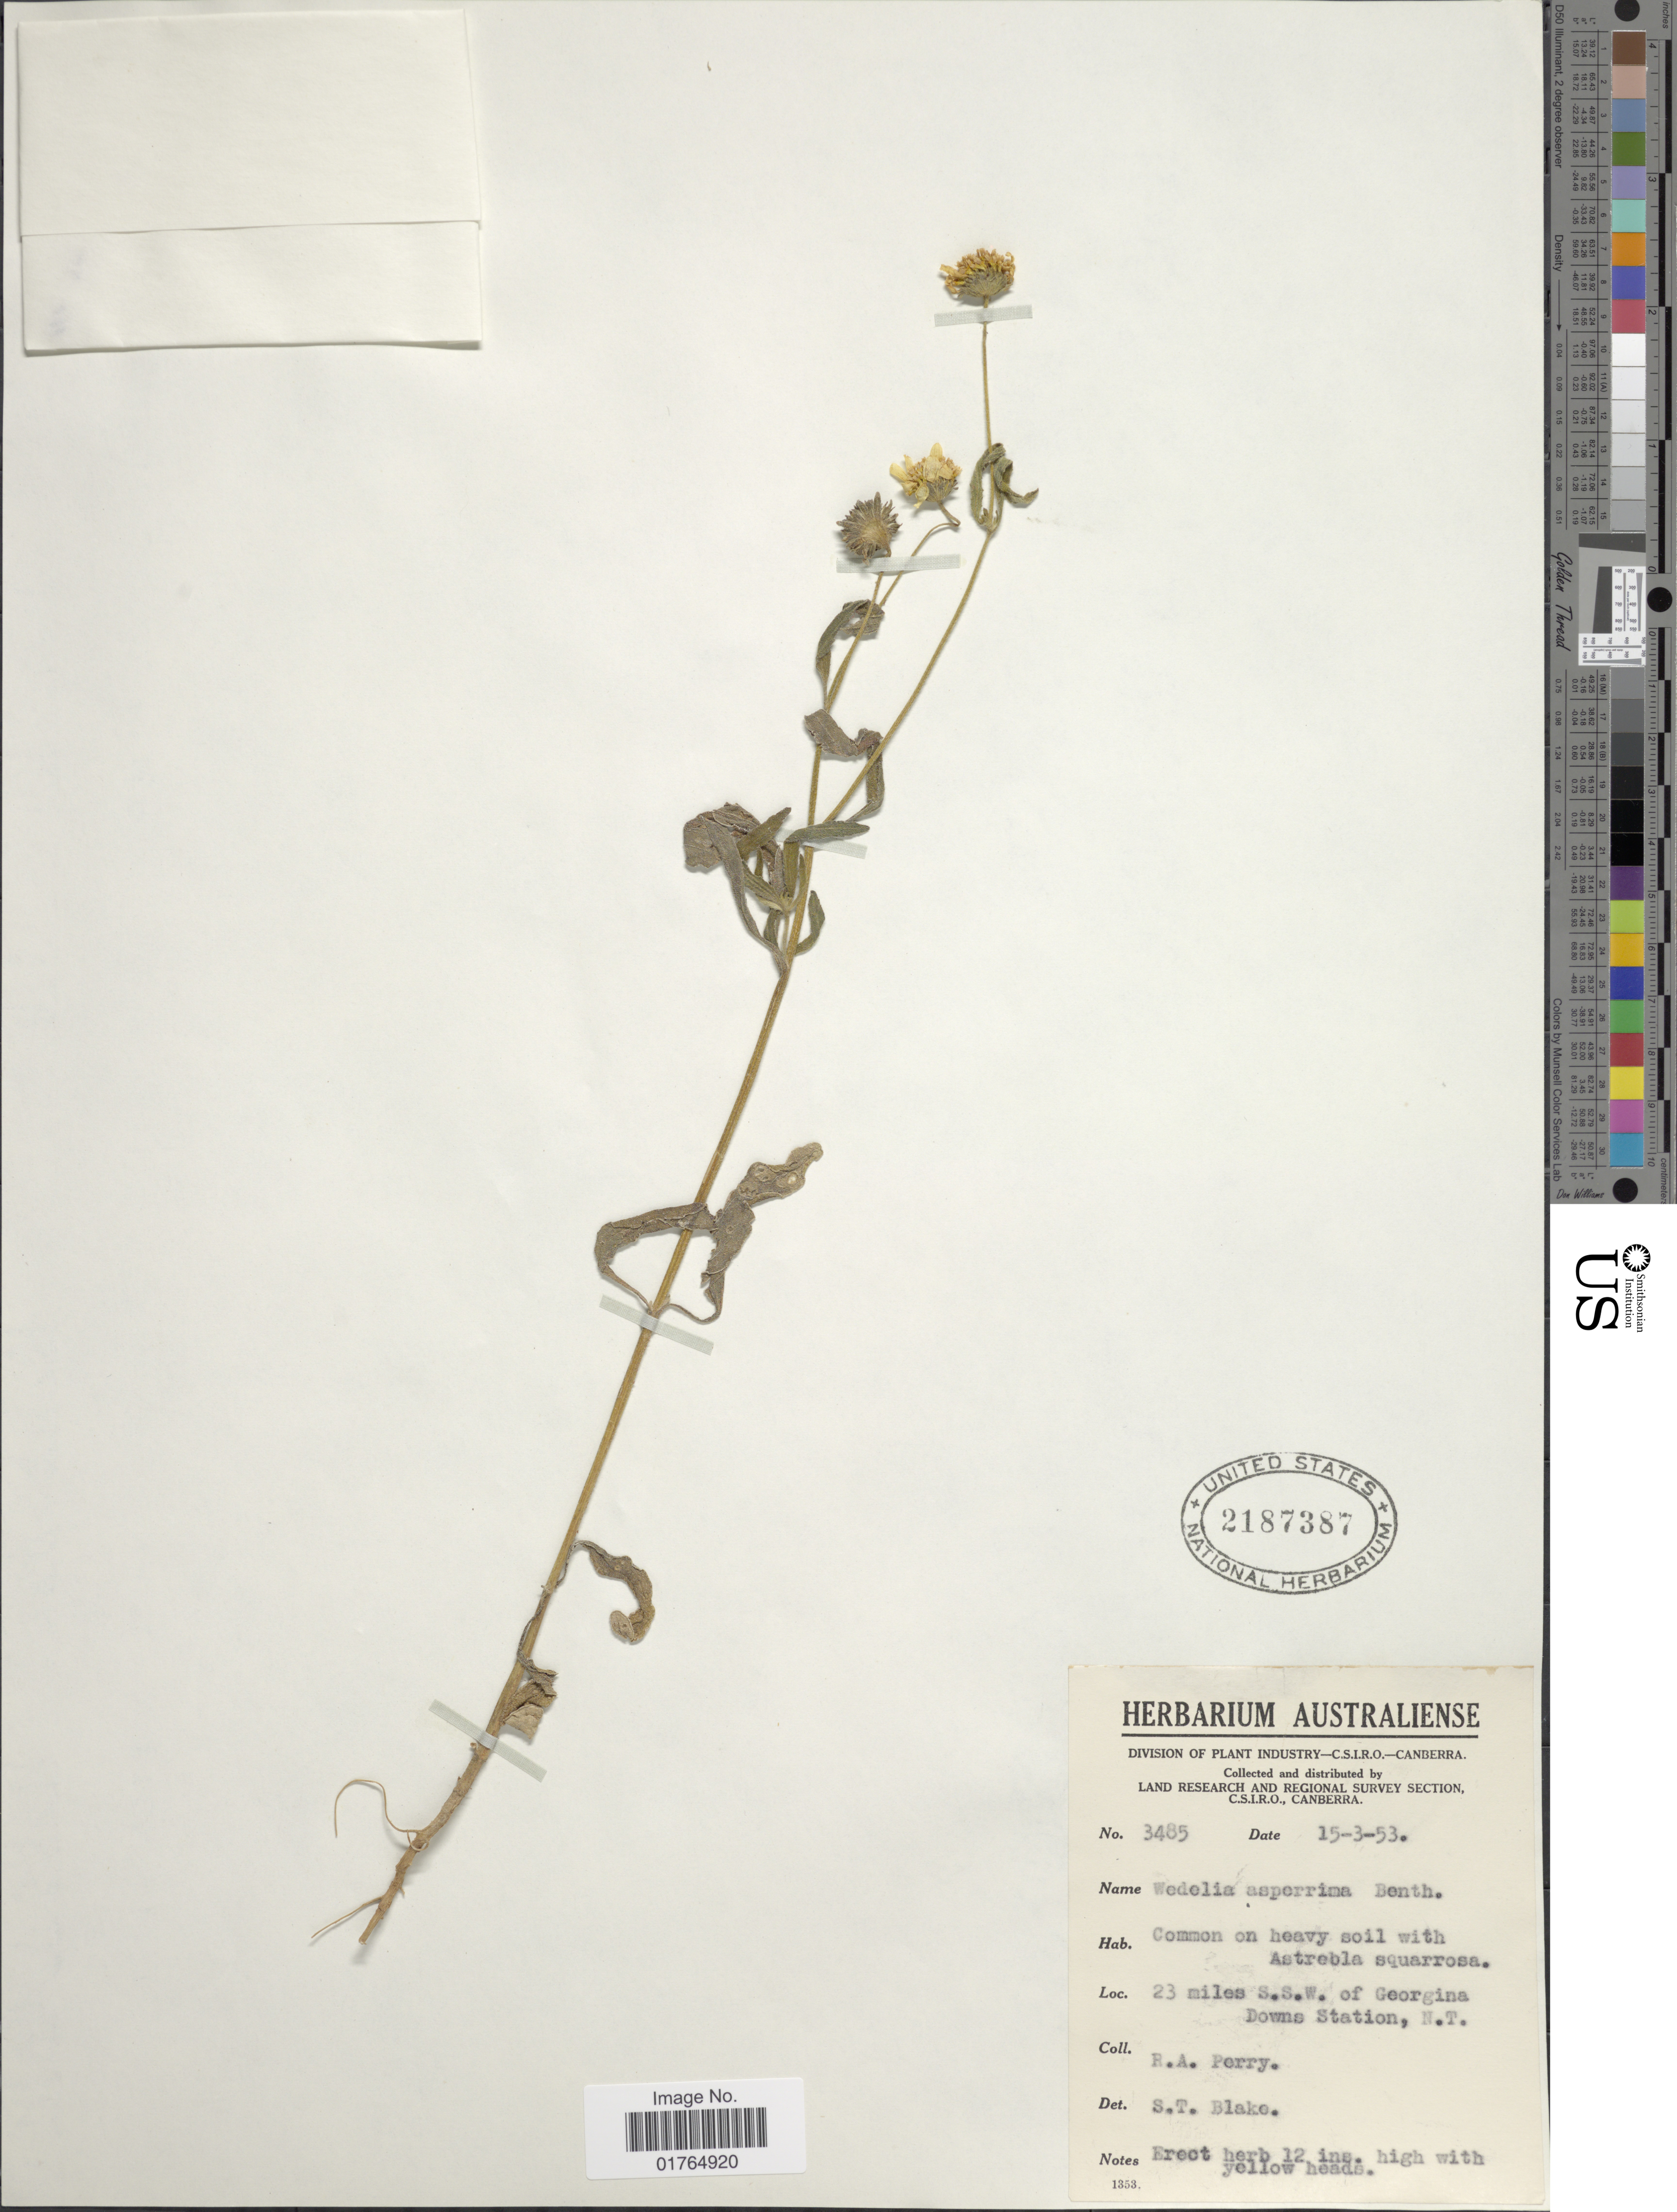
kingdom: Plantae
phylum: Tracheophyta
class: Magnoliopsida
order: Asterales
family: Asteraceae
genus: Wedelia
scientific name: Wedelia asperrima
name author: Benth.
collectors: Perry, R. A.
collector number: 3485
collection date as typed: Transcribed d/m/y: 15/3/53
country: Canada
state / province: Northwest Territories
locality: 23 miles S.S.W. of Georgina Downs Station, N. T.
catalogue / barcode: US 2187387